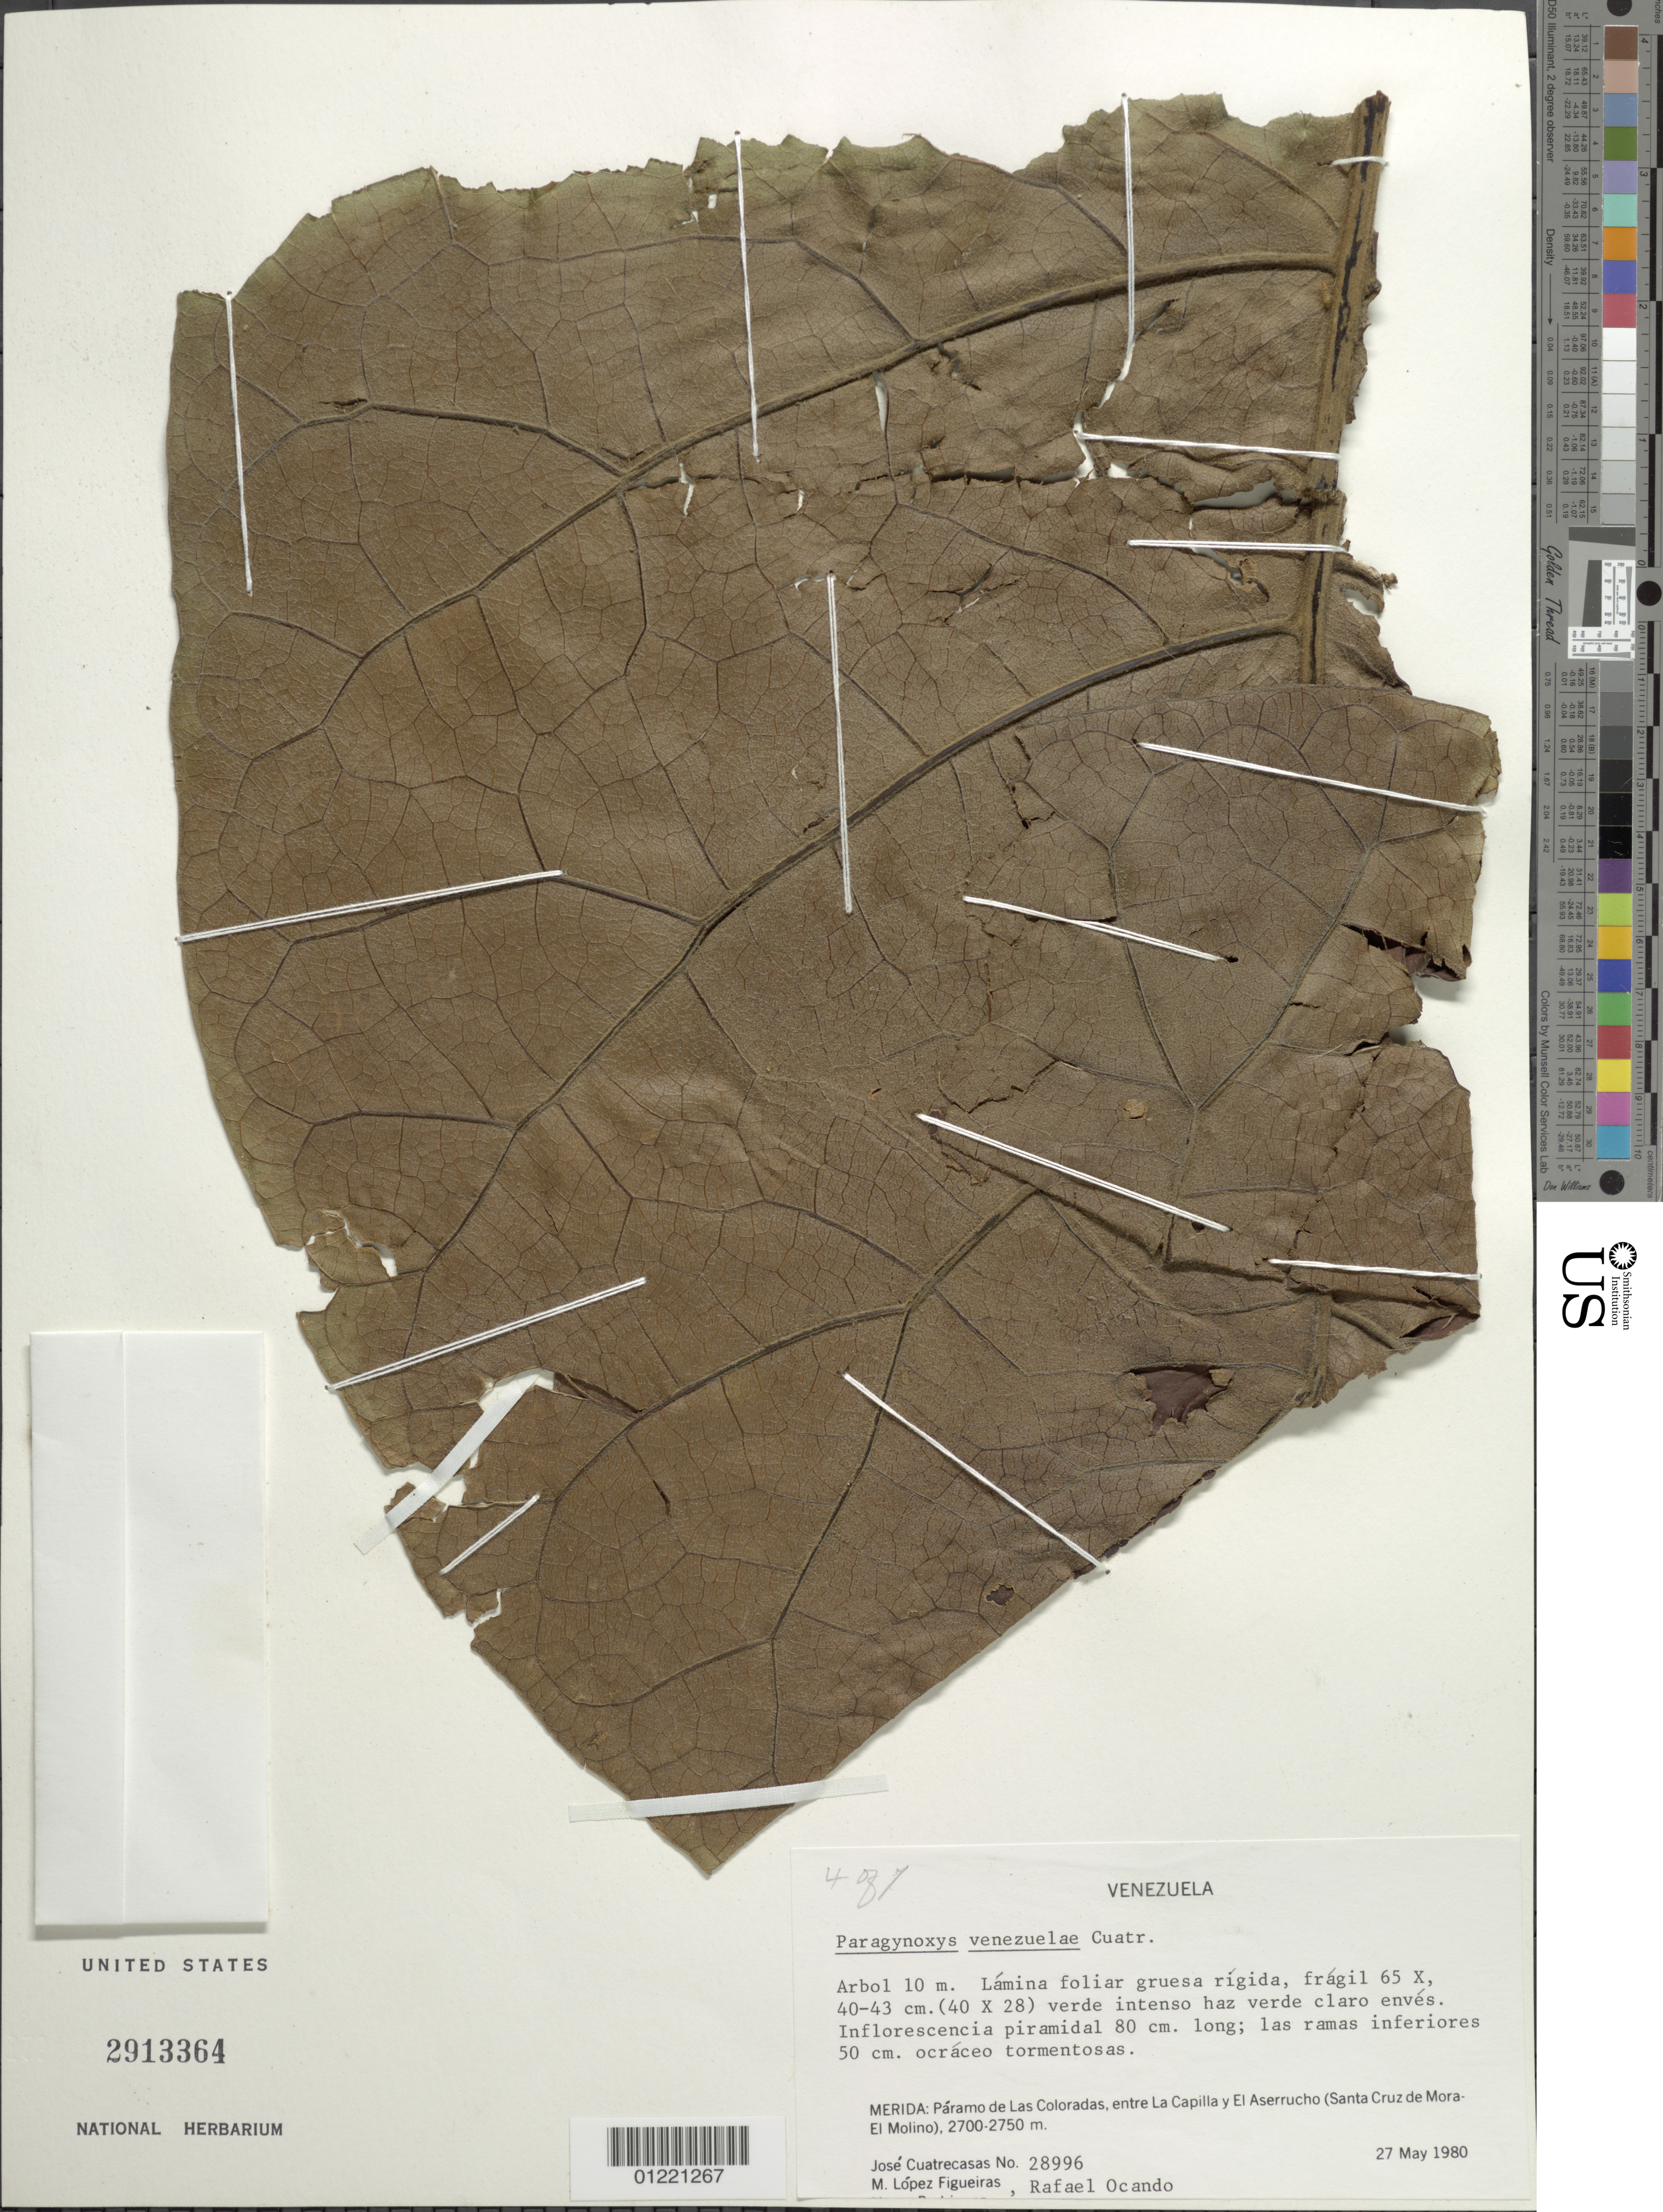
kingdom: Plantae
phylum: Tracheophyta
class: Magnoliopsida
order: Asterales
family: Asteraceae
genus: Paragynoxys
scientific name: Paragynoxys venezuelae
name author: (V.M. Badillo) Cuatrec.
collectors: J. Cuatrecasas, M. López Figueiras & R. Ocando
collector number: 28896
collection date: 1980-05-27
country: Venezuela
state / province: Mérida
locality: Páramo de las Colorados, entre La Capilla y El Aserrucho (Santa Cruz de Mora-El Molino)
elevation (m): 2700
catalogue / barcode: US 2913364